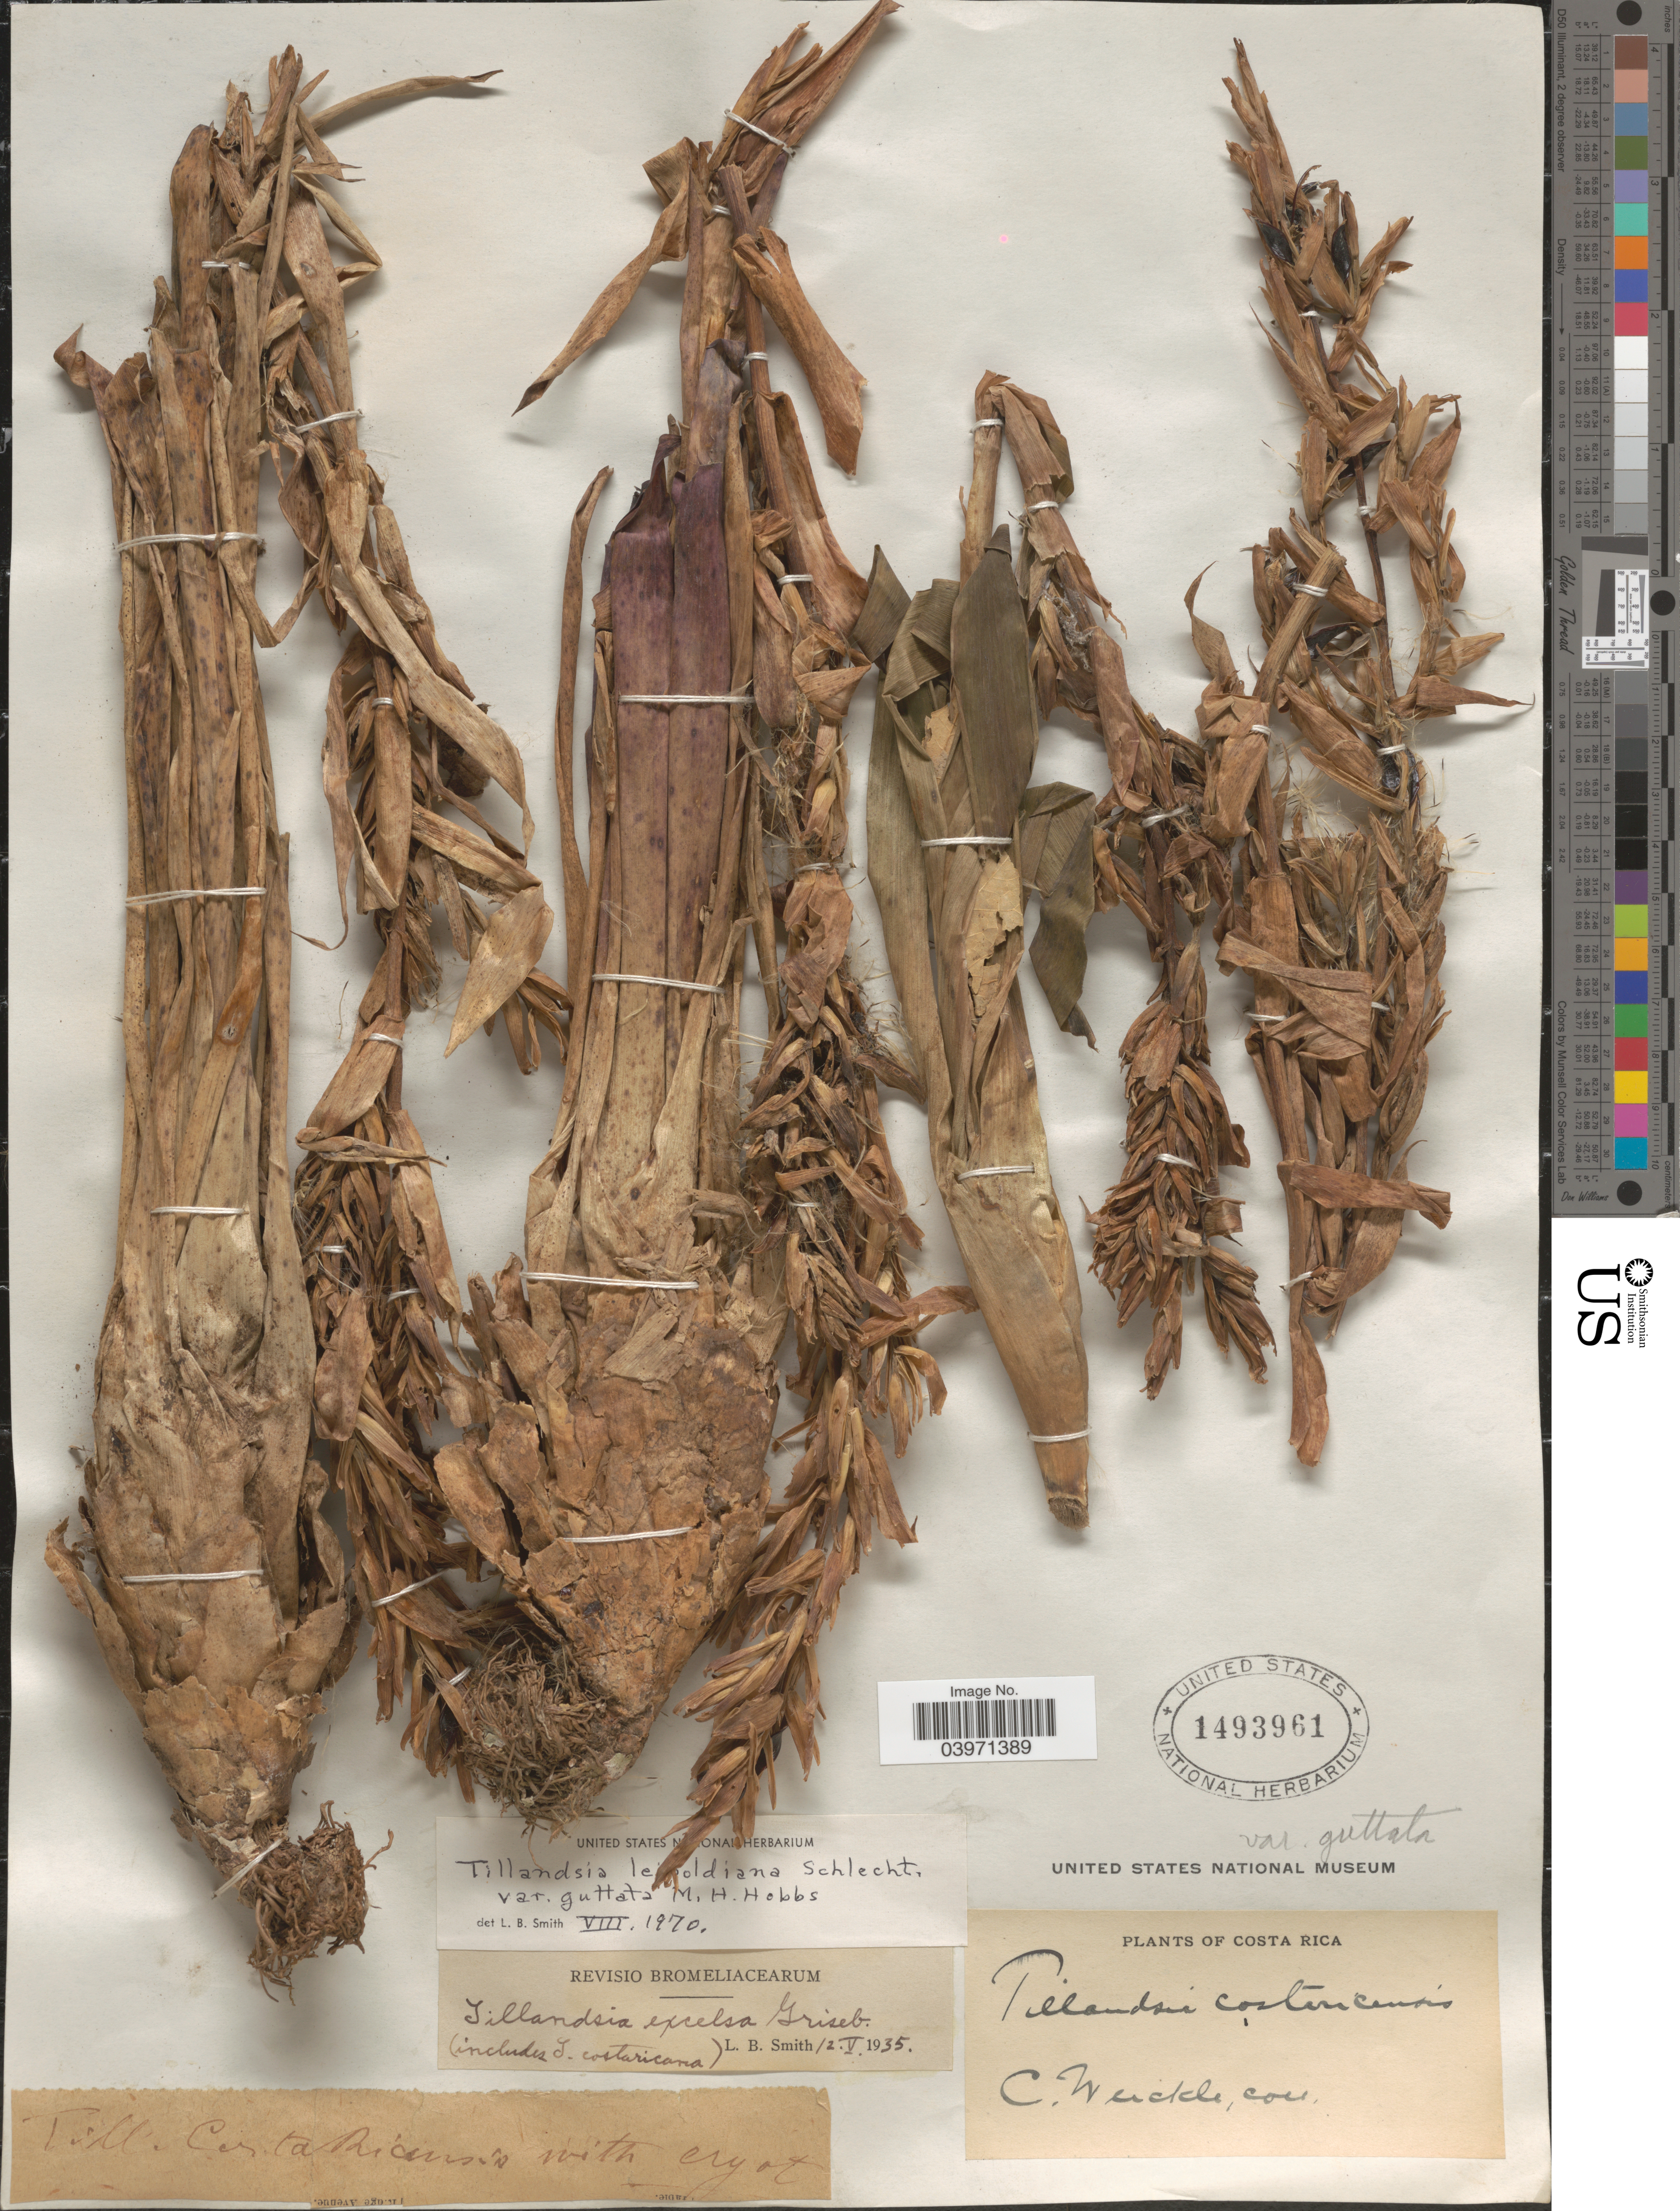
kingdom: Plantae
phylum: Tracheophyta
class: Liliopsida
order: Poales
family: Bromeliaceae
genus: Tillandsia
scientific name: Tillandsia leiboldiana var. guttata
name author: Hobbs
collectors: C. Wercklé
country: Costa Rica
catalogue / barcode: US 1493961